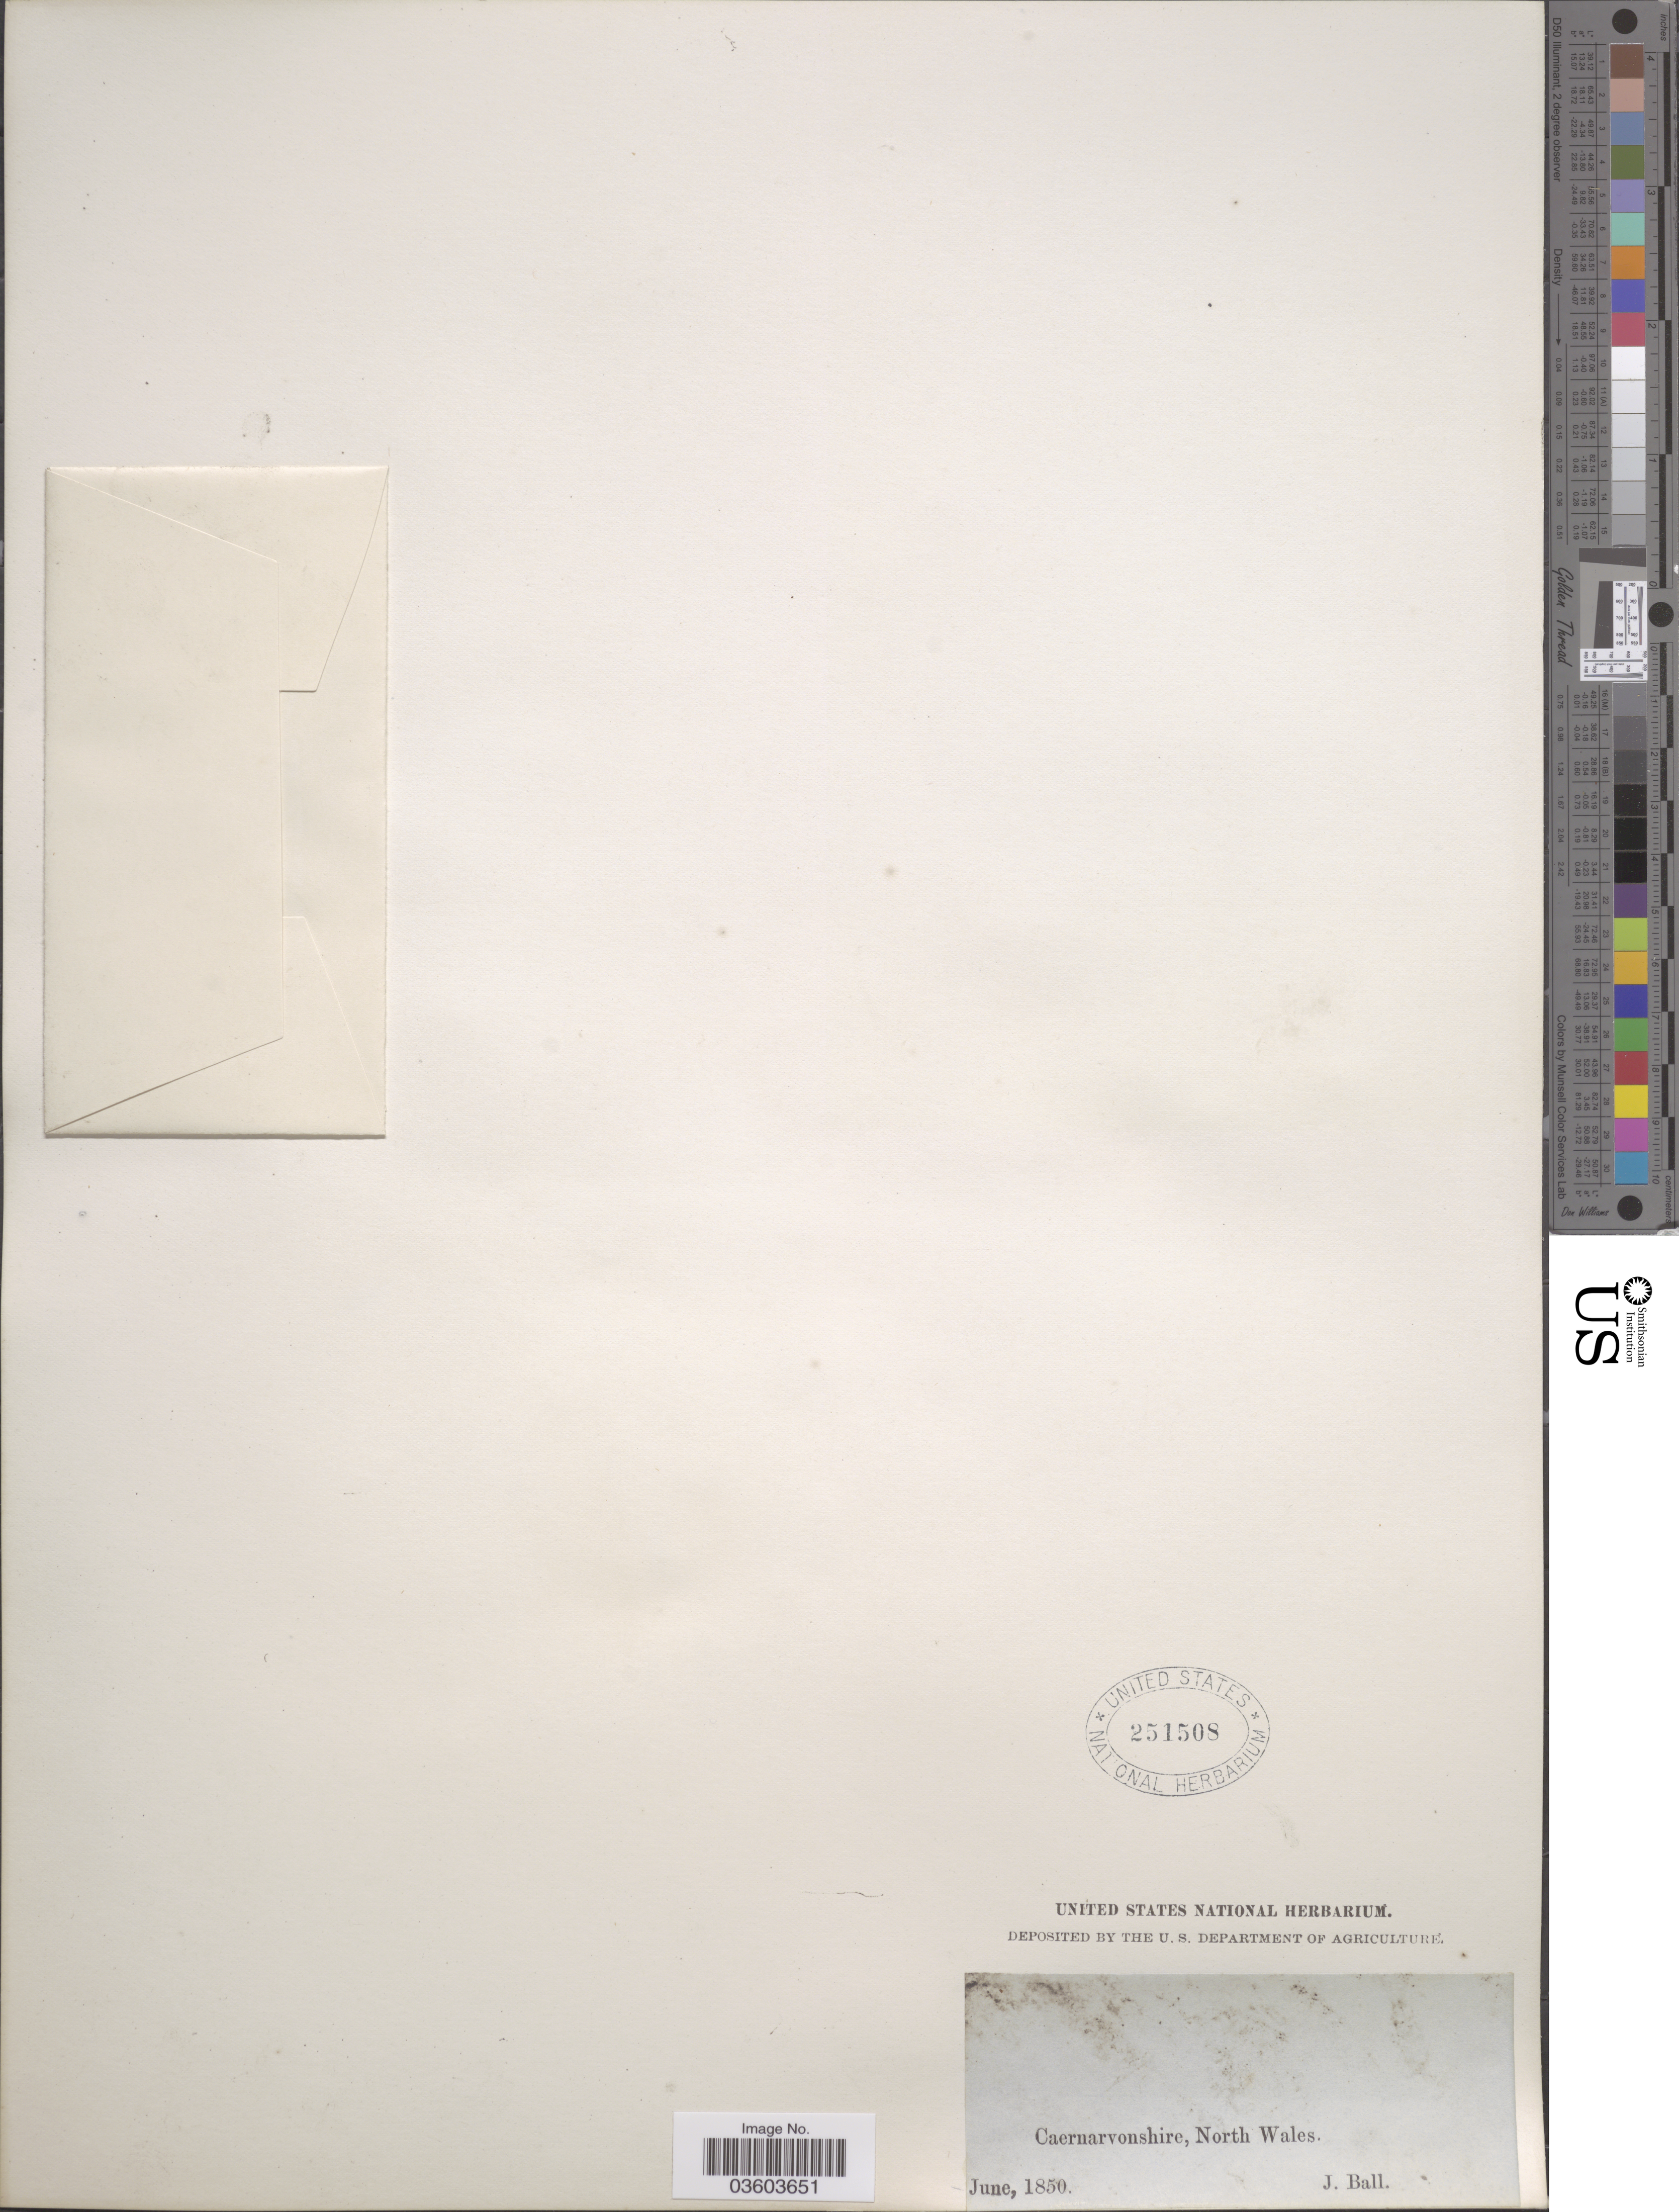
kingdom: Plantae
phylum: Tracheophyta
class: Magnoliopsida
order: Caryophyllales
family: Caryophyllaceae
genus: Cerastium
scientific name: Cerastium sp.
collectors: J. Ball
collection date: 1850-06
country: United Kingdom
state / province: Wales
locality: Caernarvonshire, North Wales.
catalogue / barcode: US 251508